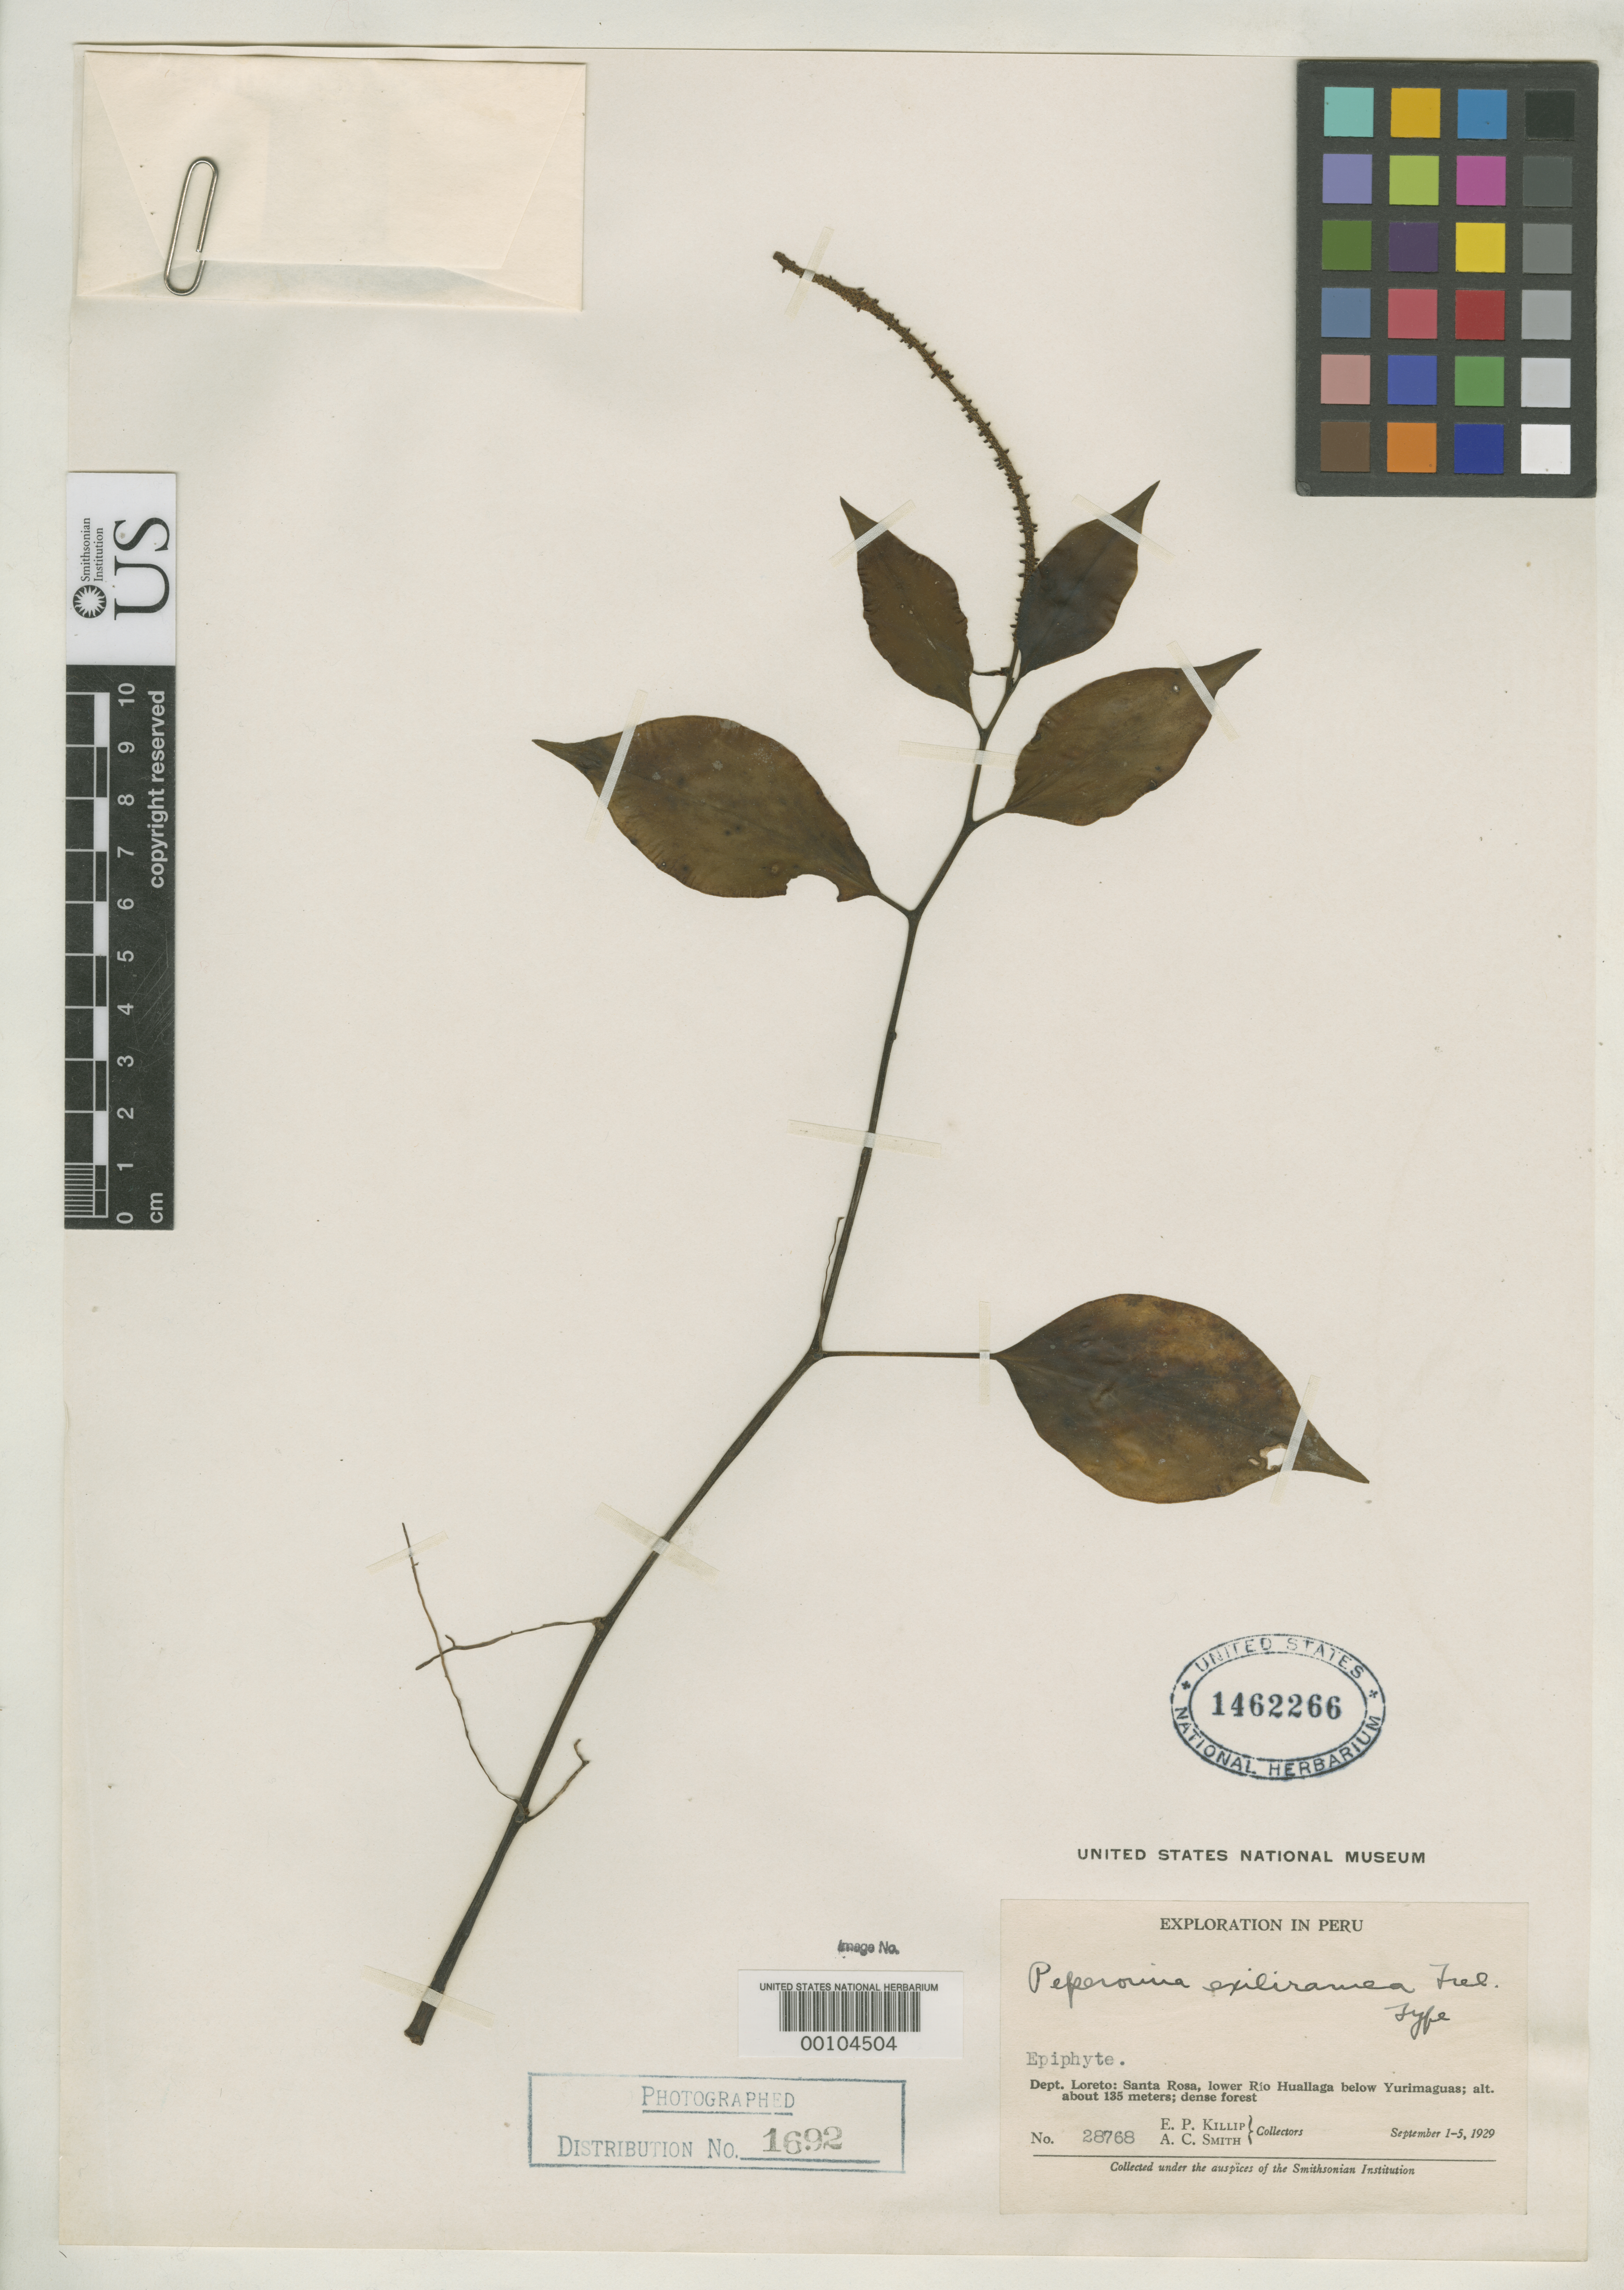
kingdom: Plantae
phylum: Tracheophyta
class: Magnoliopsida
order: Piperales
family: Piperaceae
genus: Peperomia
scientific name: Peperomia exiliramea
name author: Trel. in J.F. Macbr.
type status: Holotype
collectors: E. P. Killip & A. C. Smith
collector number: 28768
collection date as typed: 01 Sep 1929 to 05 Sep 1929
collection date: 1929-09-01/1929-09-05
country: Peru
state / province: Loreto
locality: Sata Rosa, lower Rio Huallaga below Yurimaguas.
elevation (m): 135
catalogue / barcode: US 1462266